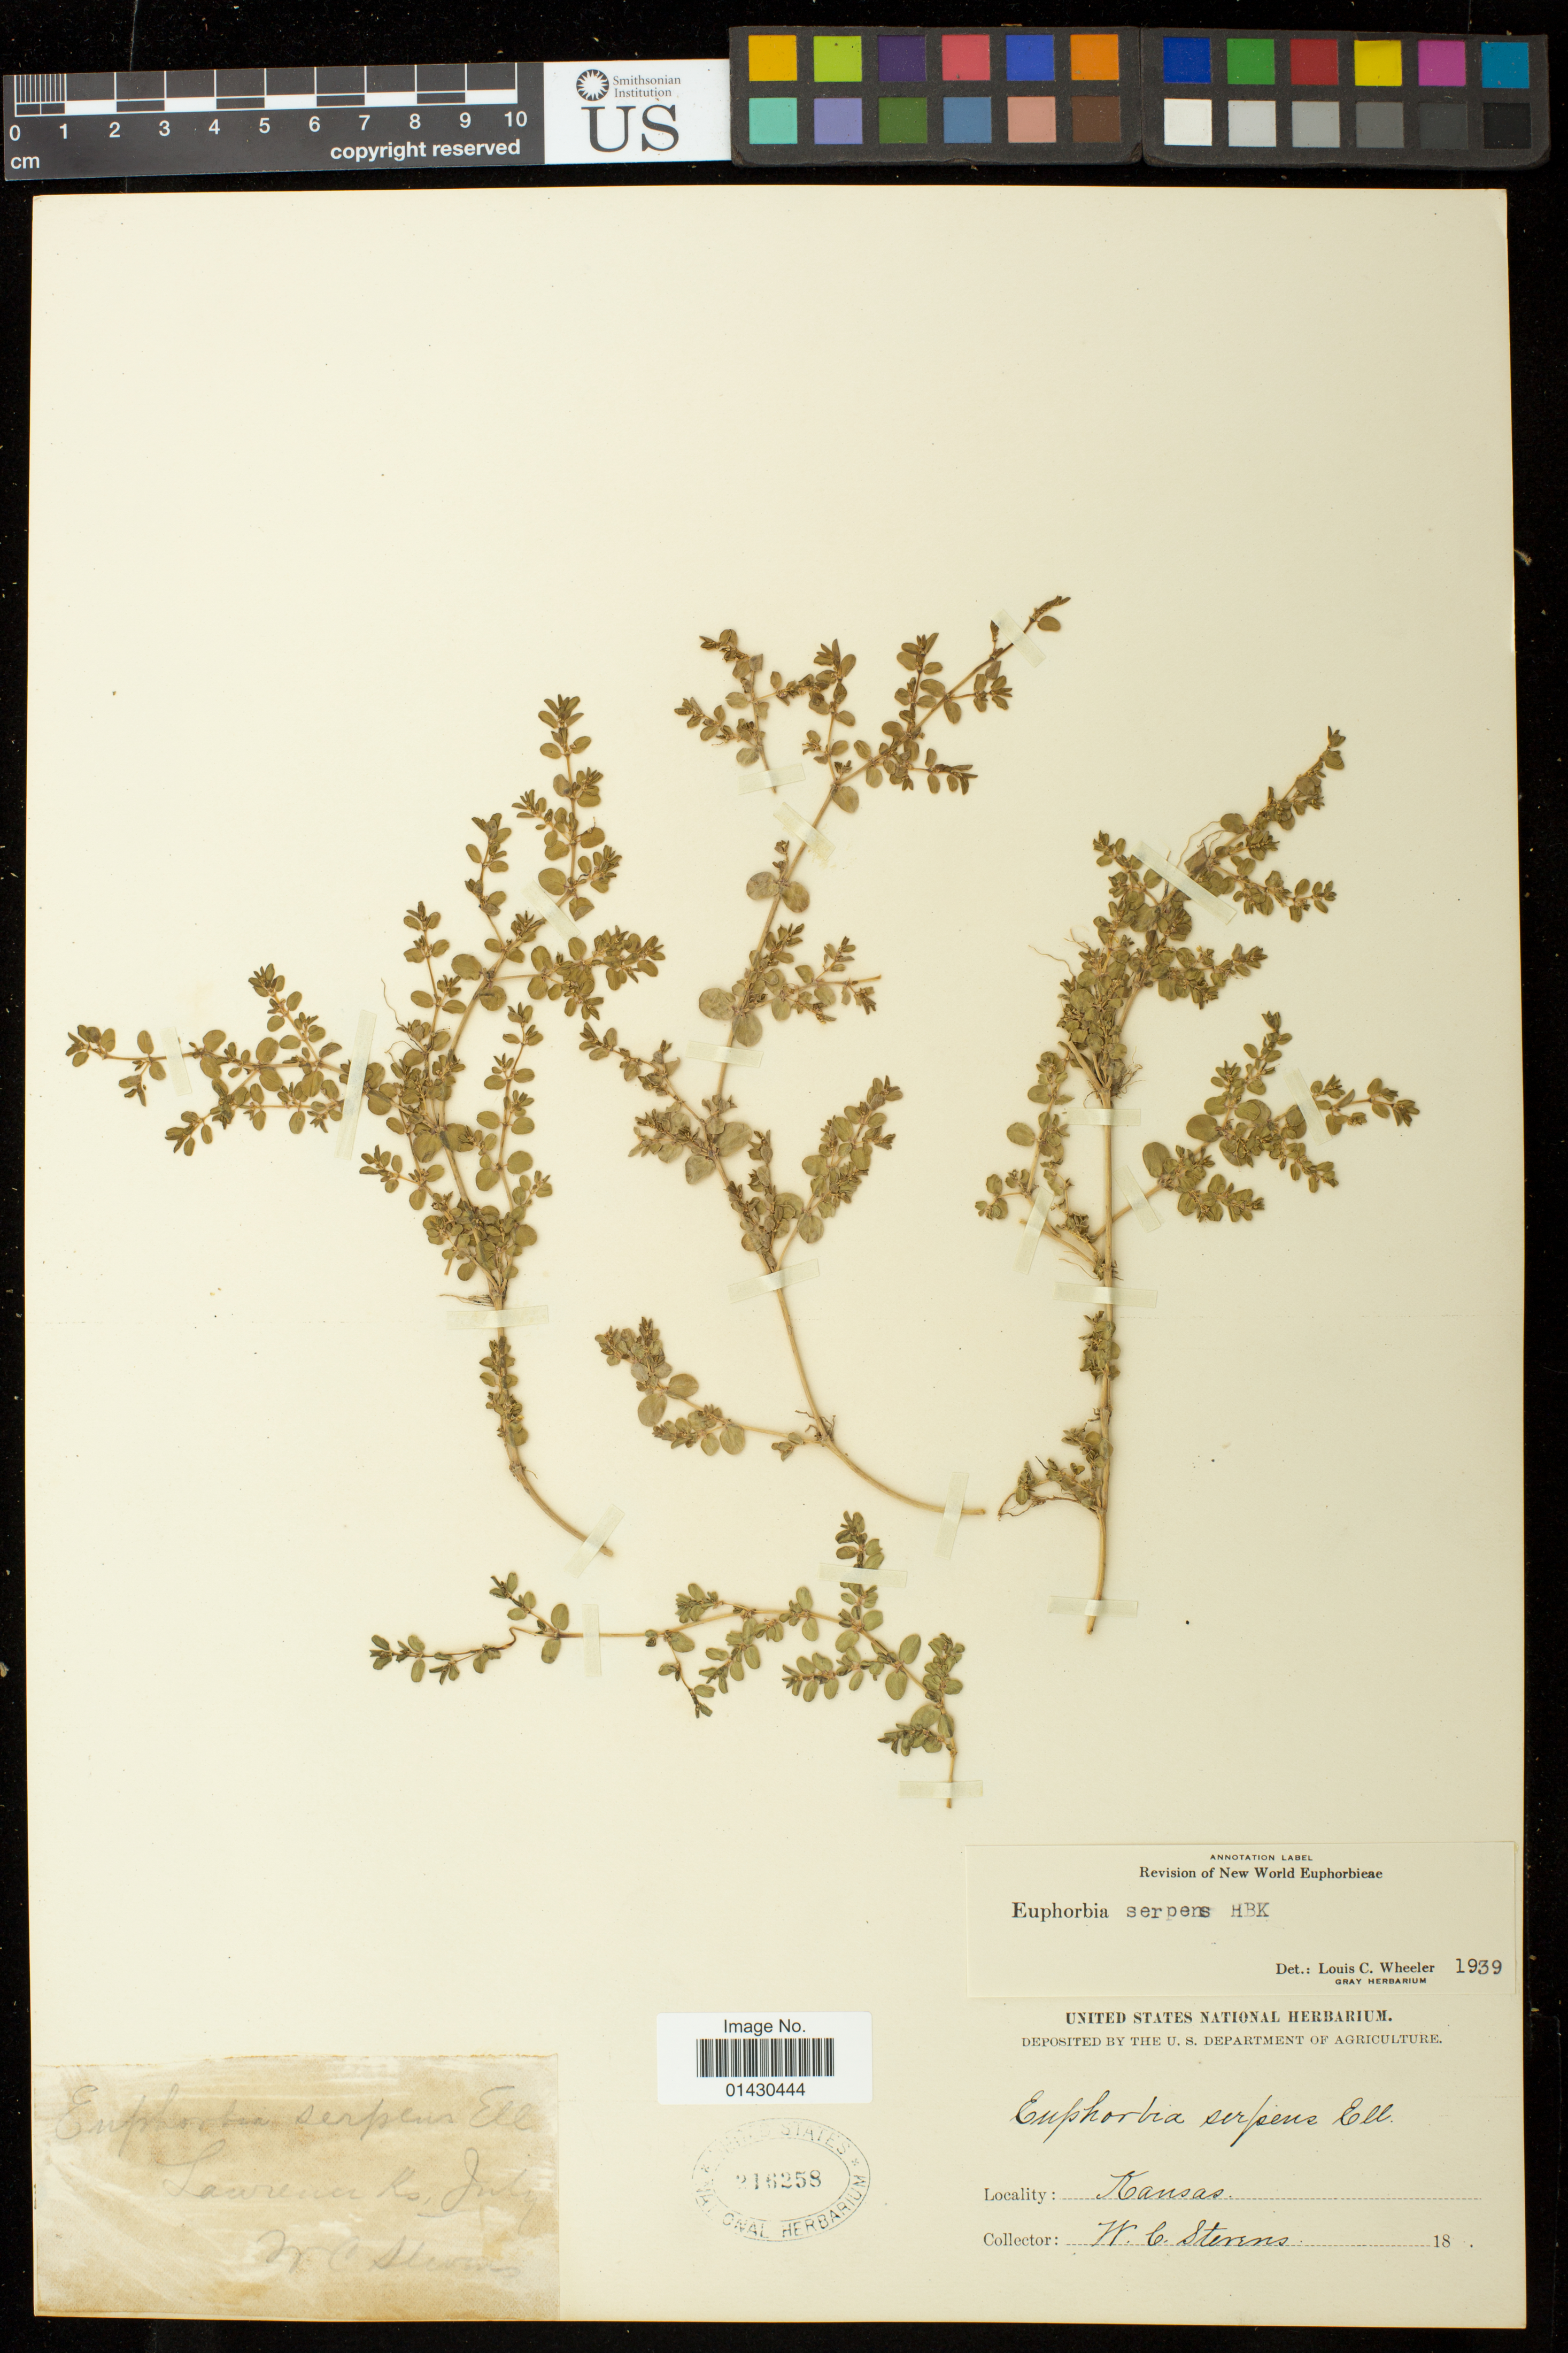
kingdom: Plantae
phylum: Tracheophyta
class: Magnoliopsida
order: Malpighiales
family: Euphorbiaceae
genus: Euphorbia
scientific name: Euphorbia serpens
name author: Kunth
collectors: W. C. Stevens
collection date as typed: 188-- - 07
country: United States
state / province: Kansas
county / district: Douglas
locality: Lawrence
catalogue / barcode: US 216258